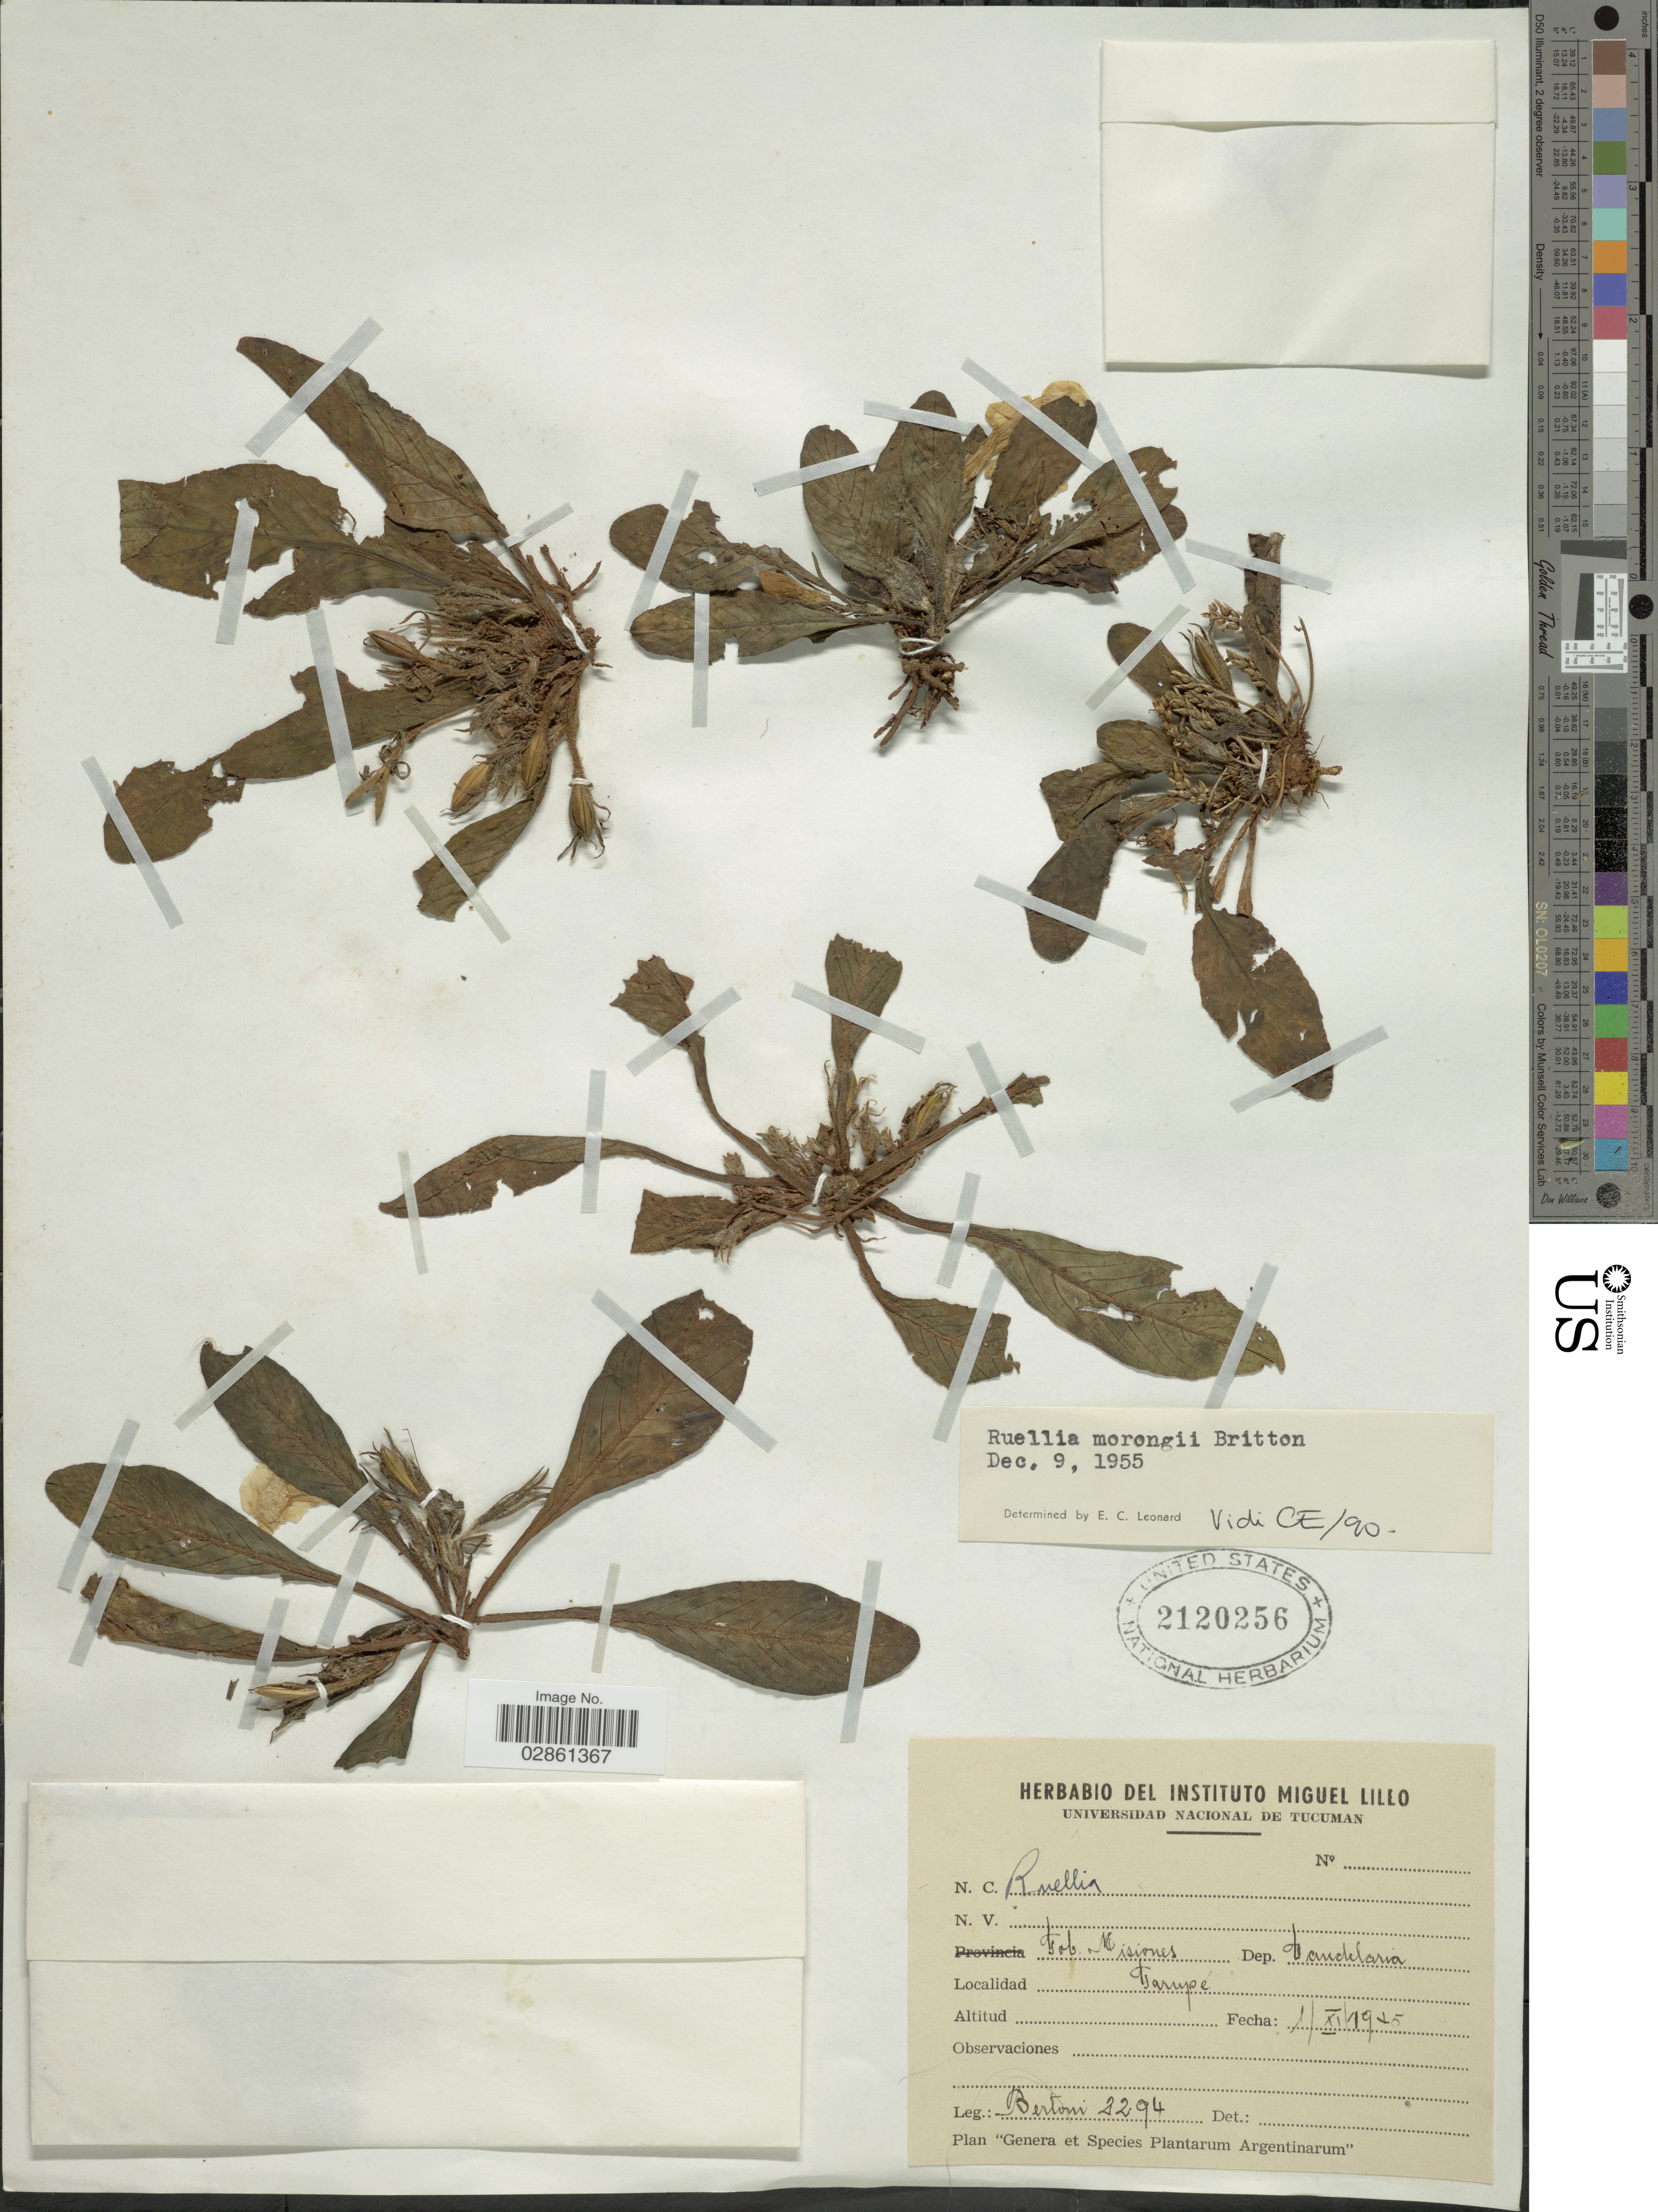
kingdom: Plantae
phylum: Tracheophyta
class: Magnoliopsida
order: Lamiales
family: Acanthaceae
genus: Ruellia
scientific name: Ruellia morongii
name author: Britton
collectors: -- Bertoni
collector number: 2294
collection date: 1945-11-01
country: Argentina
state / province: Misiones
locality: Gob. Misiones. Dep. Candelaria. Garupé.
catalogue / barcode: US 2120256